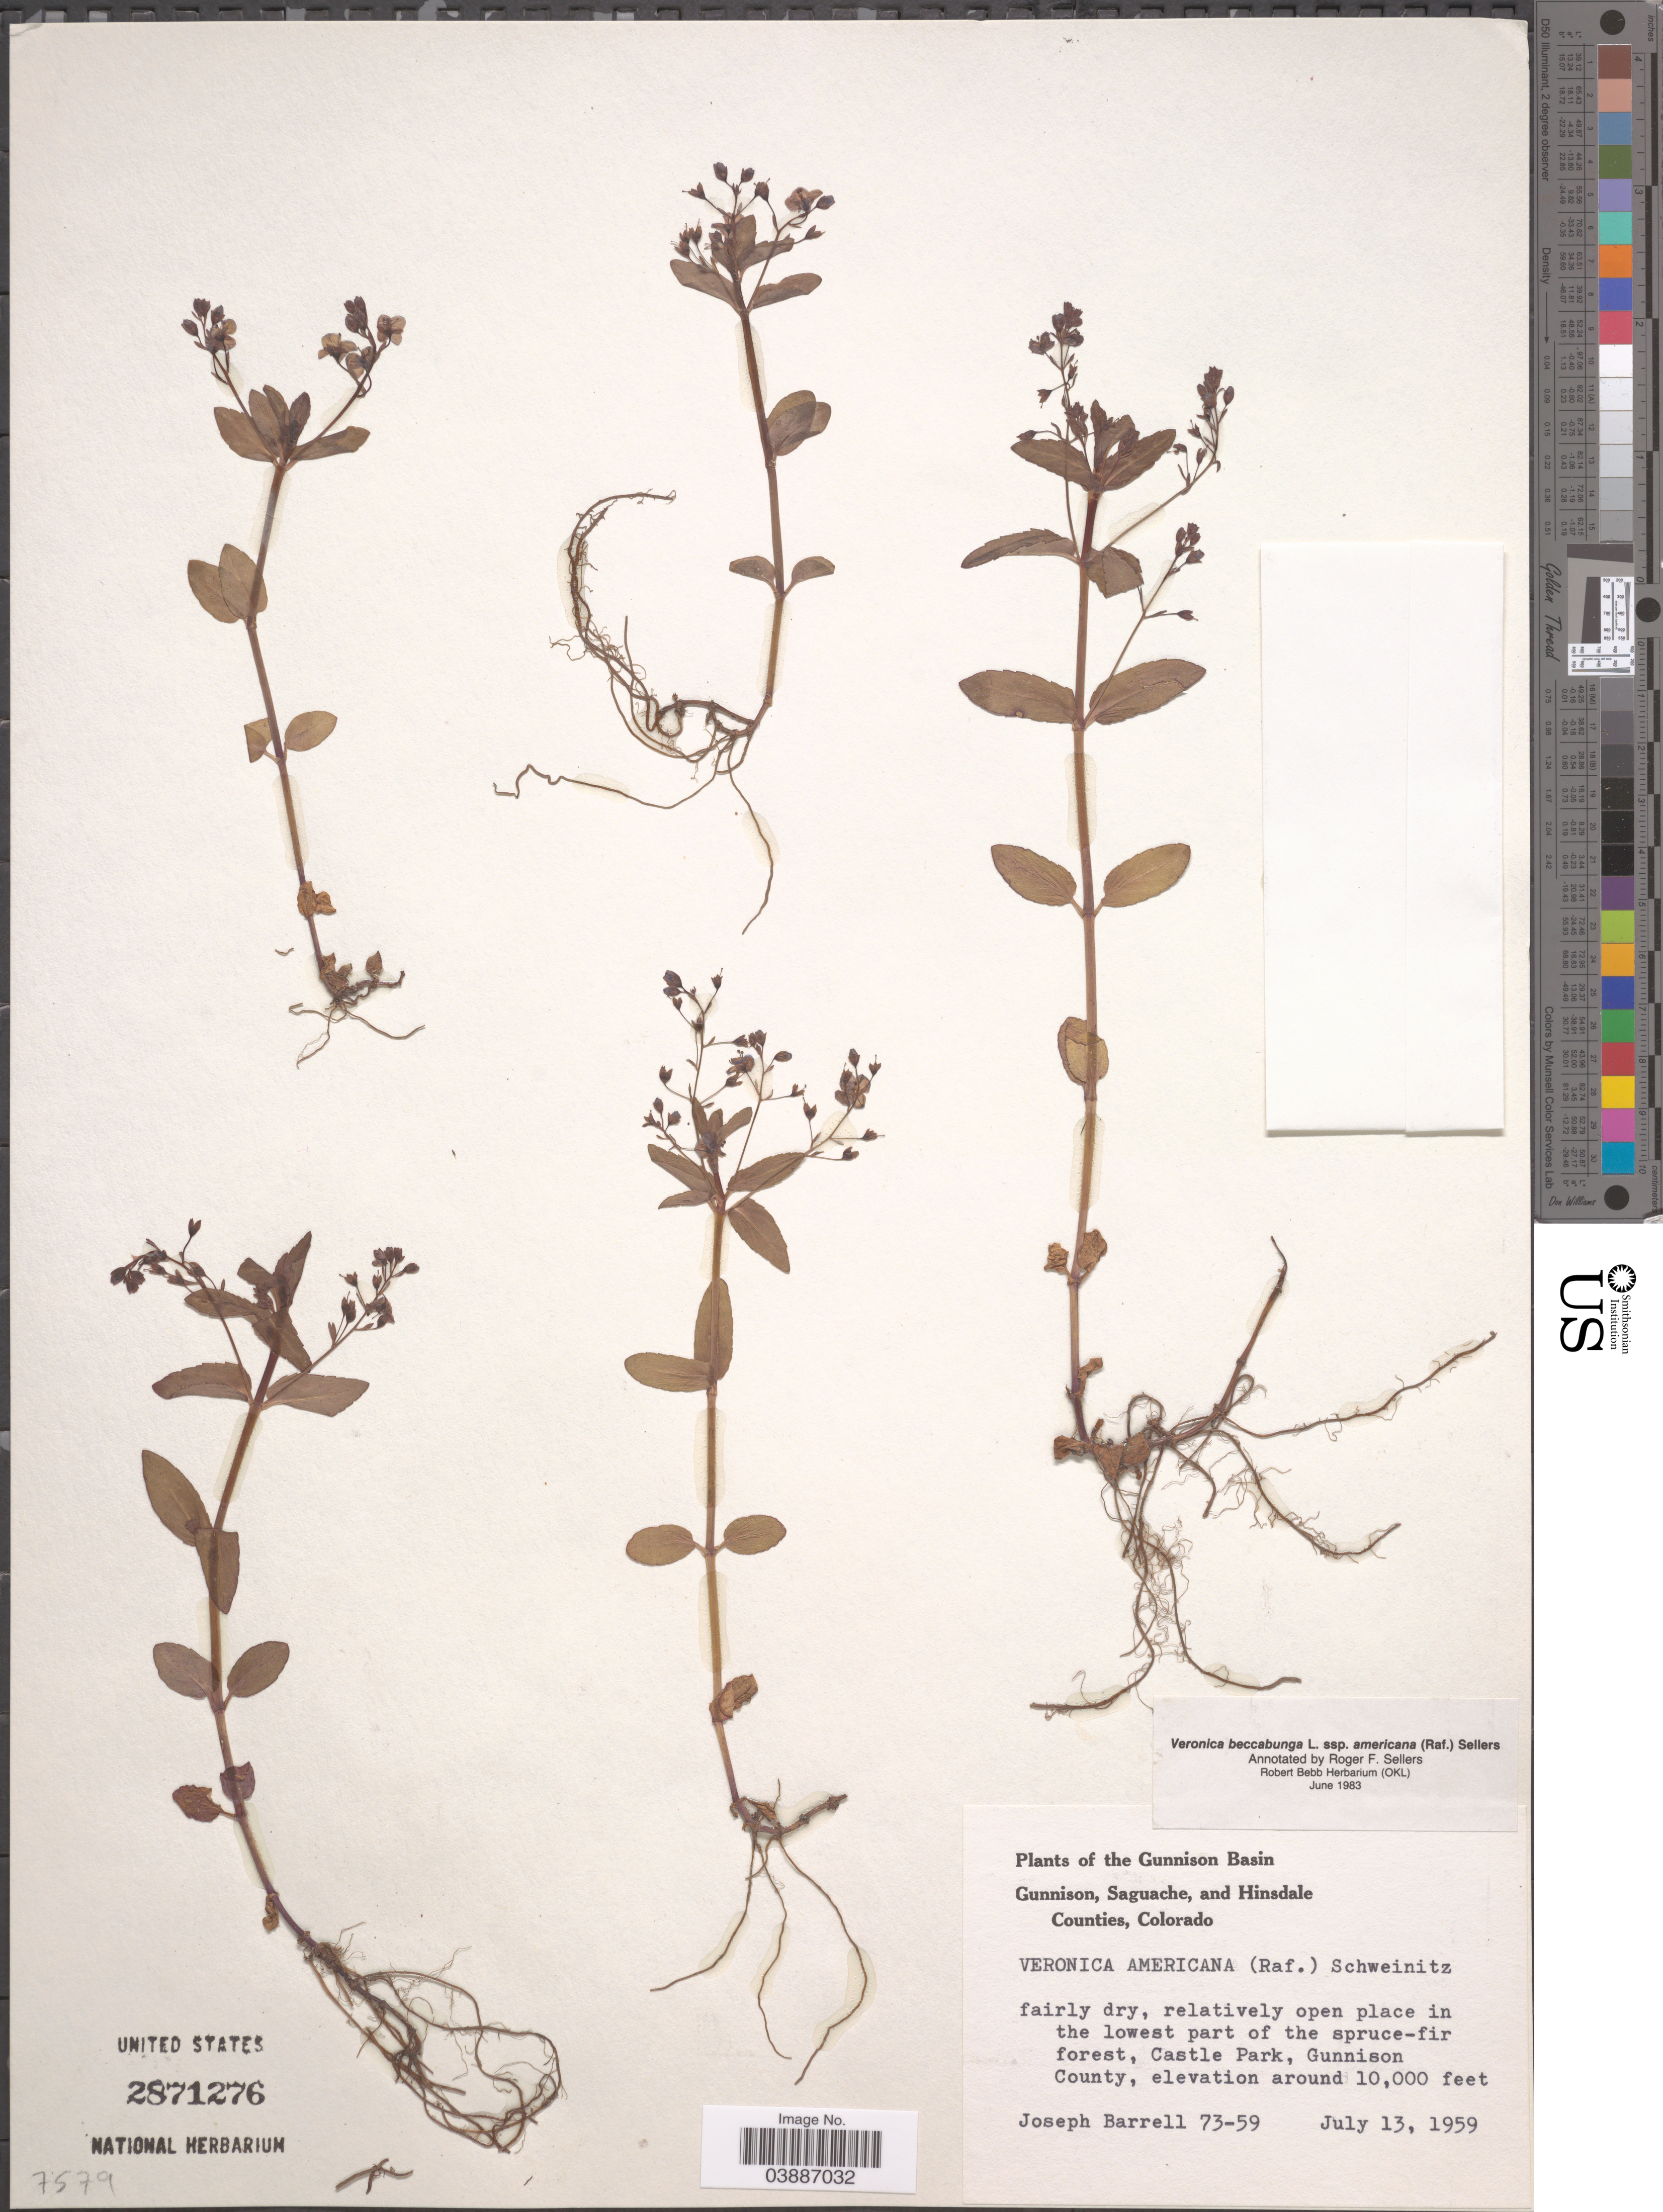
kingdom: Plantae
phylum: Tracheophyta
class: Magnoliopsida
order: Lamiales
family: Plantaginaceae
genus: Veronica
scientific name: Veronica beccabunga subsp. americana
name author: Raf.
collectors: J. Barrell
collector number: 73-59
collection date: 1959-07-13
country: United States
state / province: Colorado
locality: The Gunnison Basin. Castle Park, Gunnison County.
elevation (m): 3048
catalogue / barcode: US 2871276